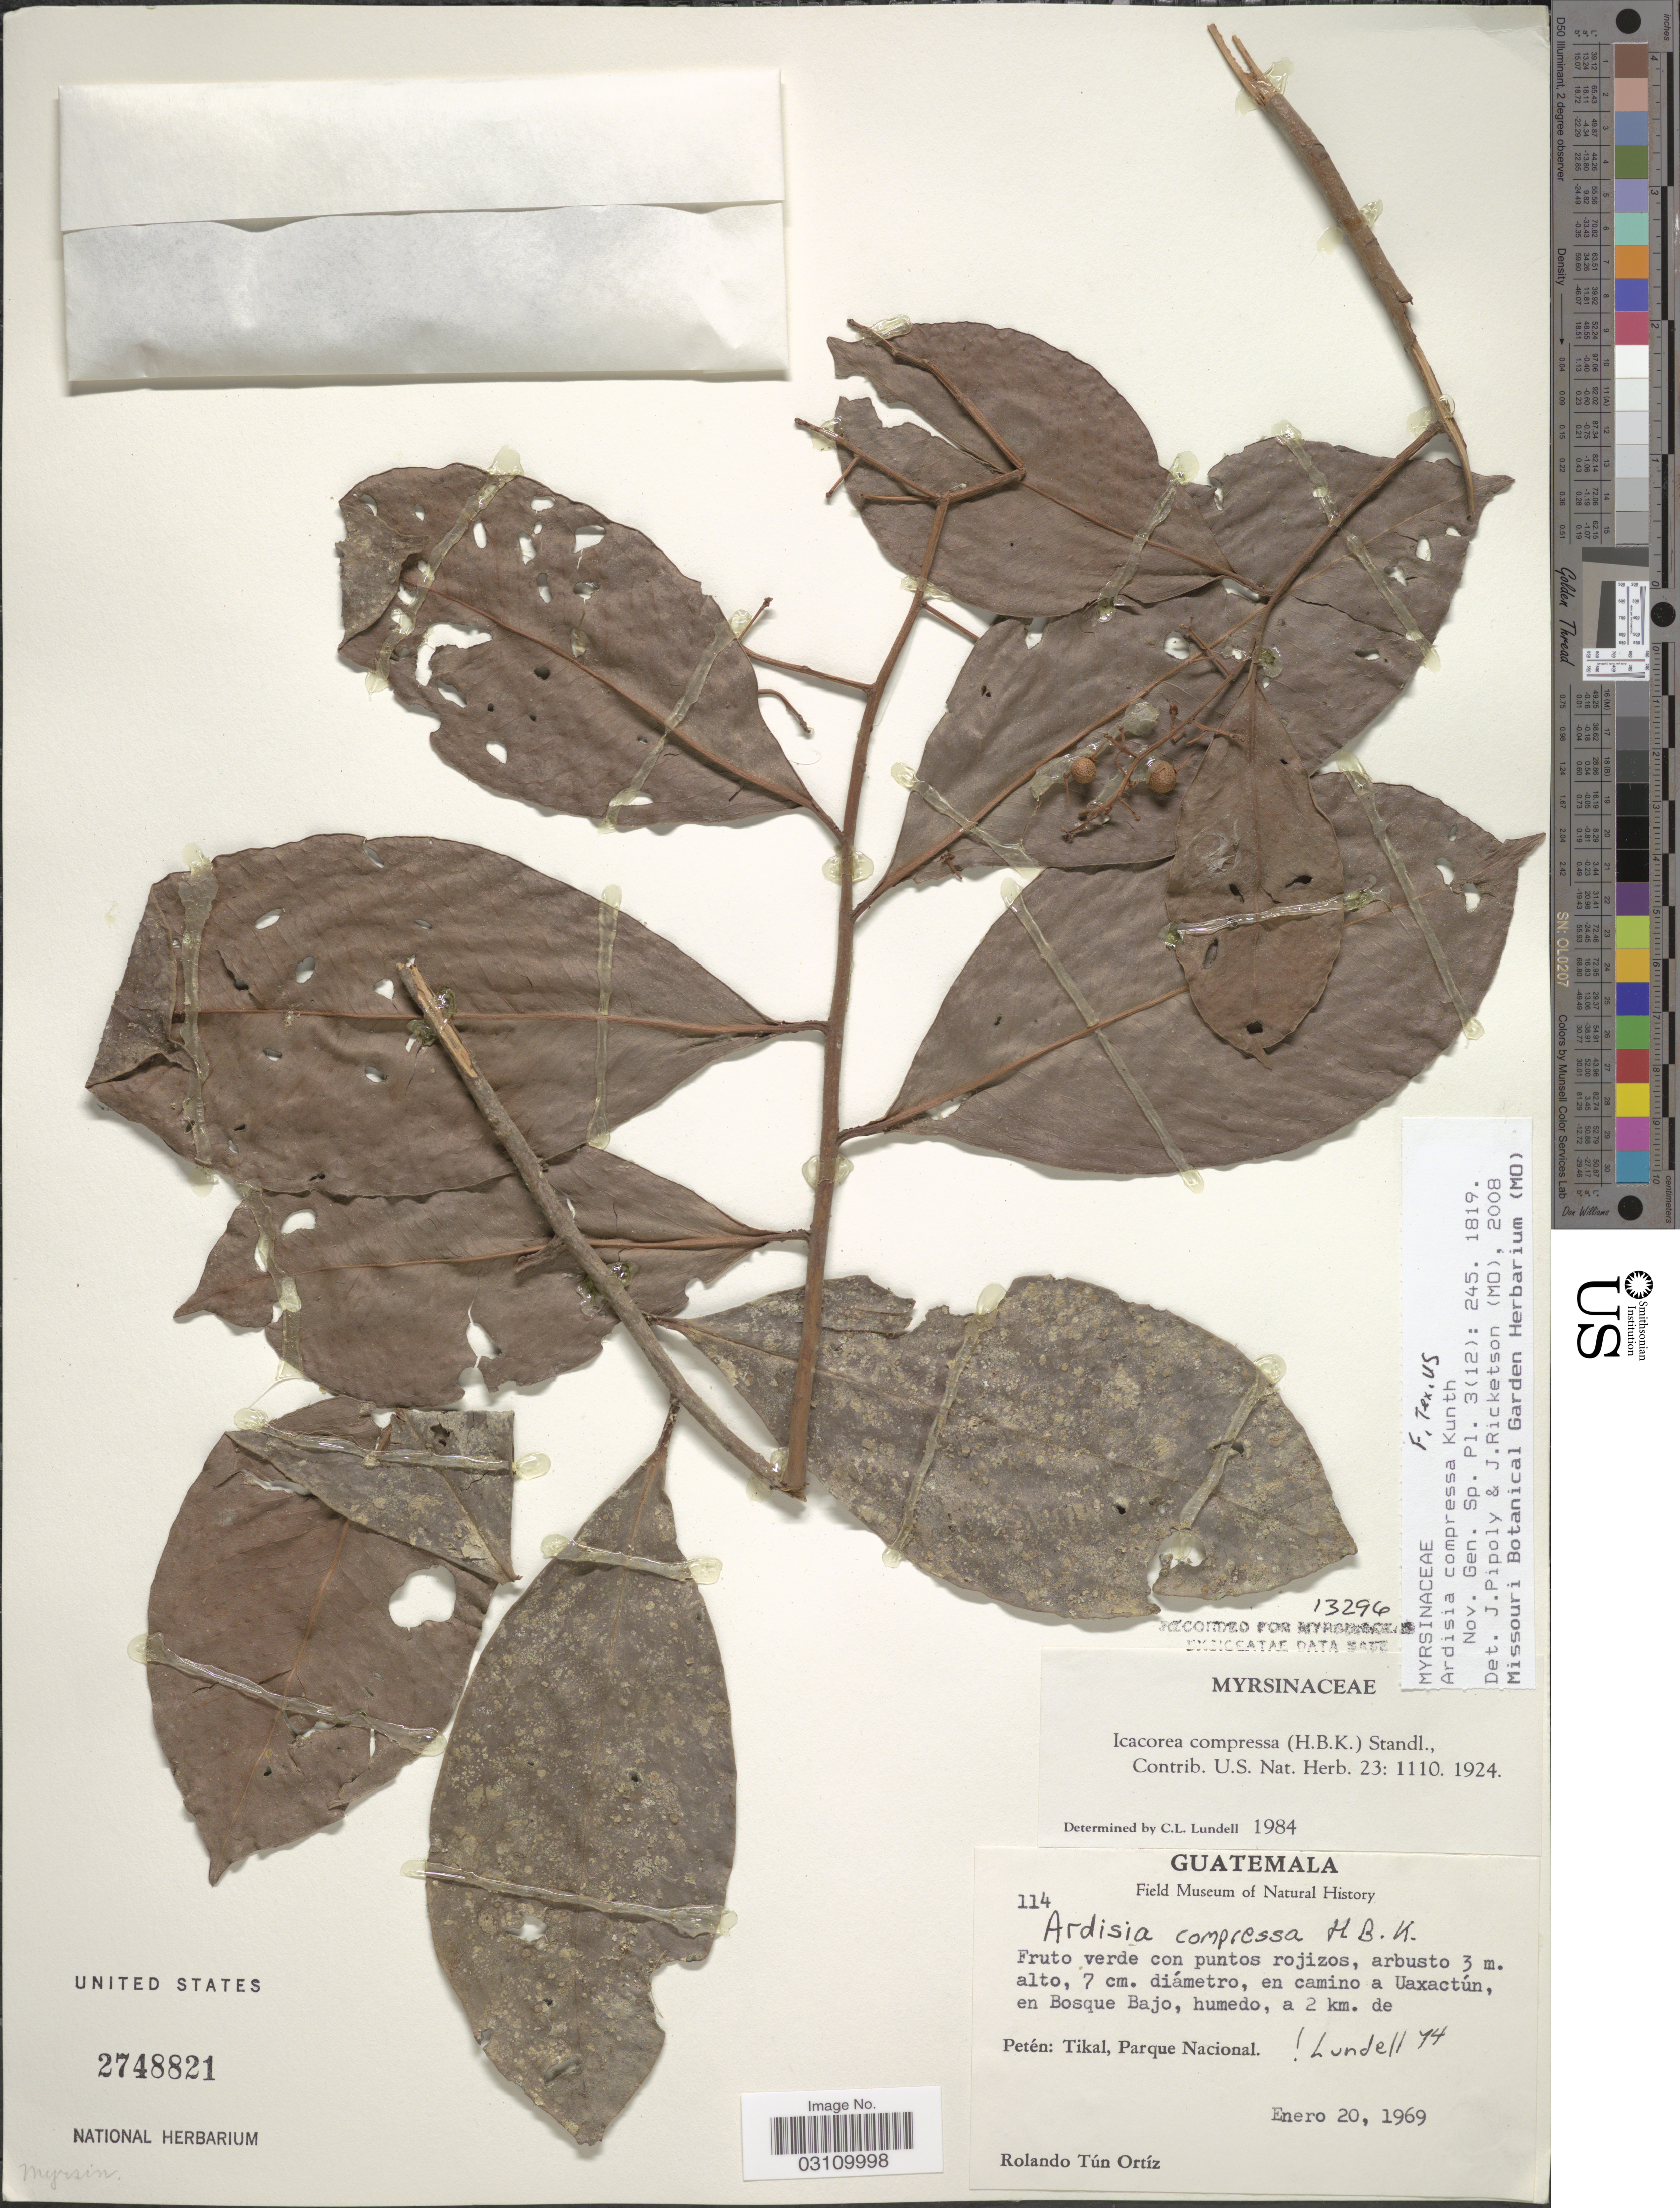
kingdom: Plantae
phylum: Tracheophyta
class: Magnoliopsida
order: Ericales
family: Primulaceae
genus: Ardisia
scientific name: Ardisia compressa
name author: Kunth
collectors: R. T. Ortíz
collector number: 114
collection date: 1969-01-20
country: Guatemala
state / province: El Petén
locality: En camino a Uaxactún, en Bosque Bajo, humedo, a 2 km. de Petén: Tikal, Parque Nacional.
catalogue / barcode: US 2748821